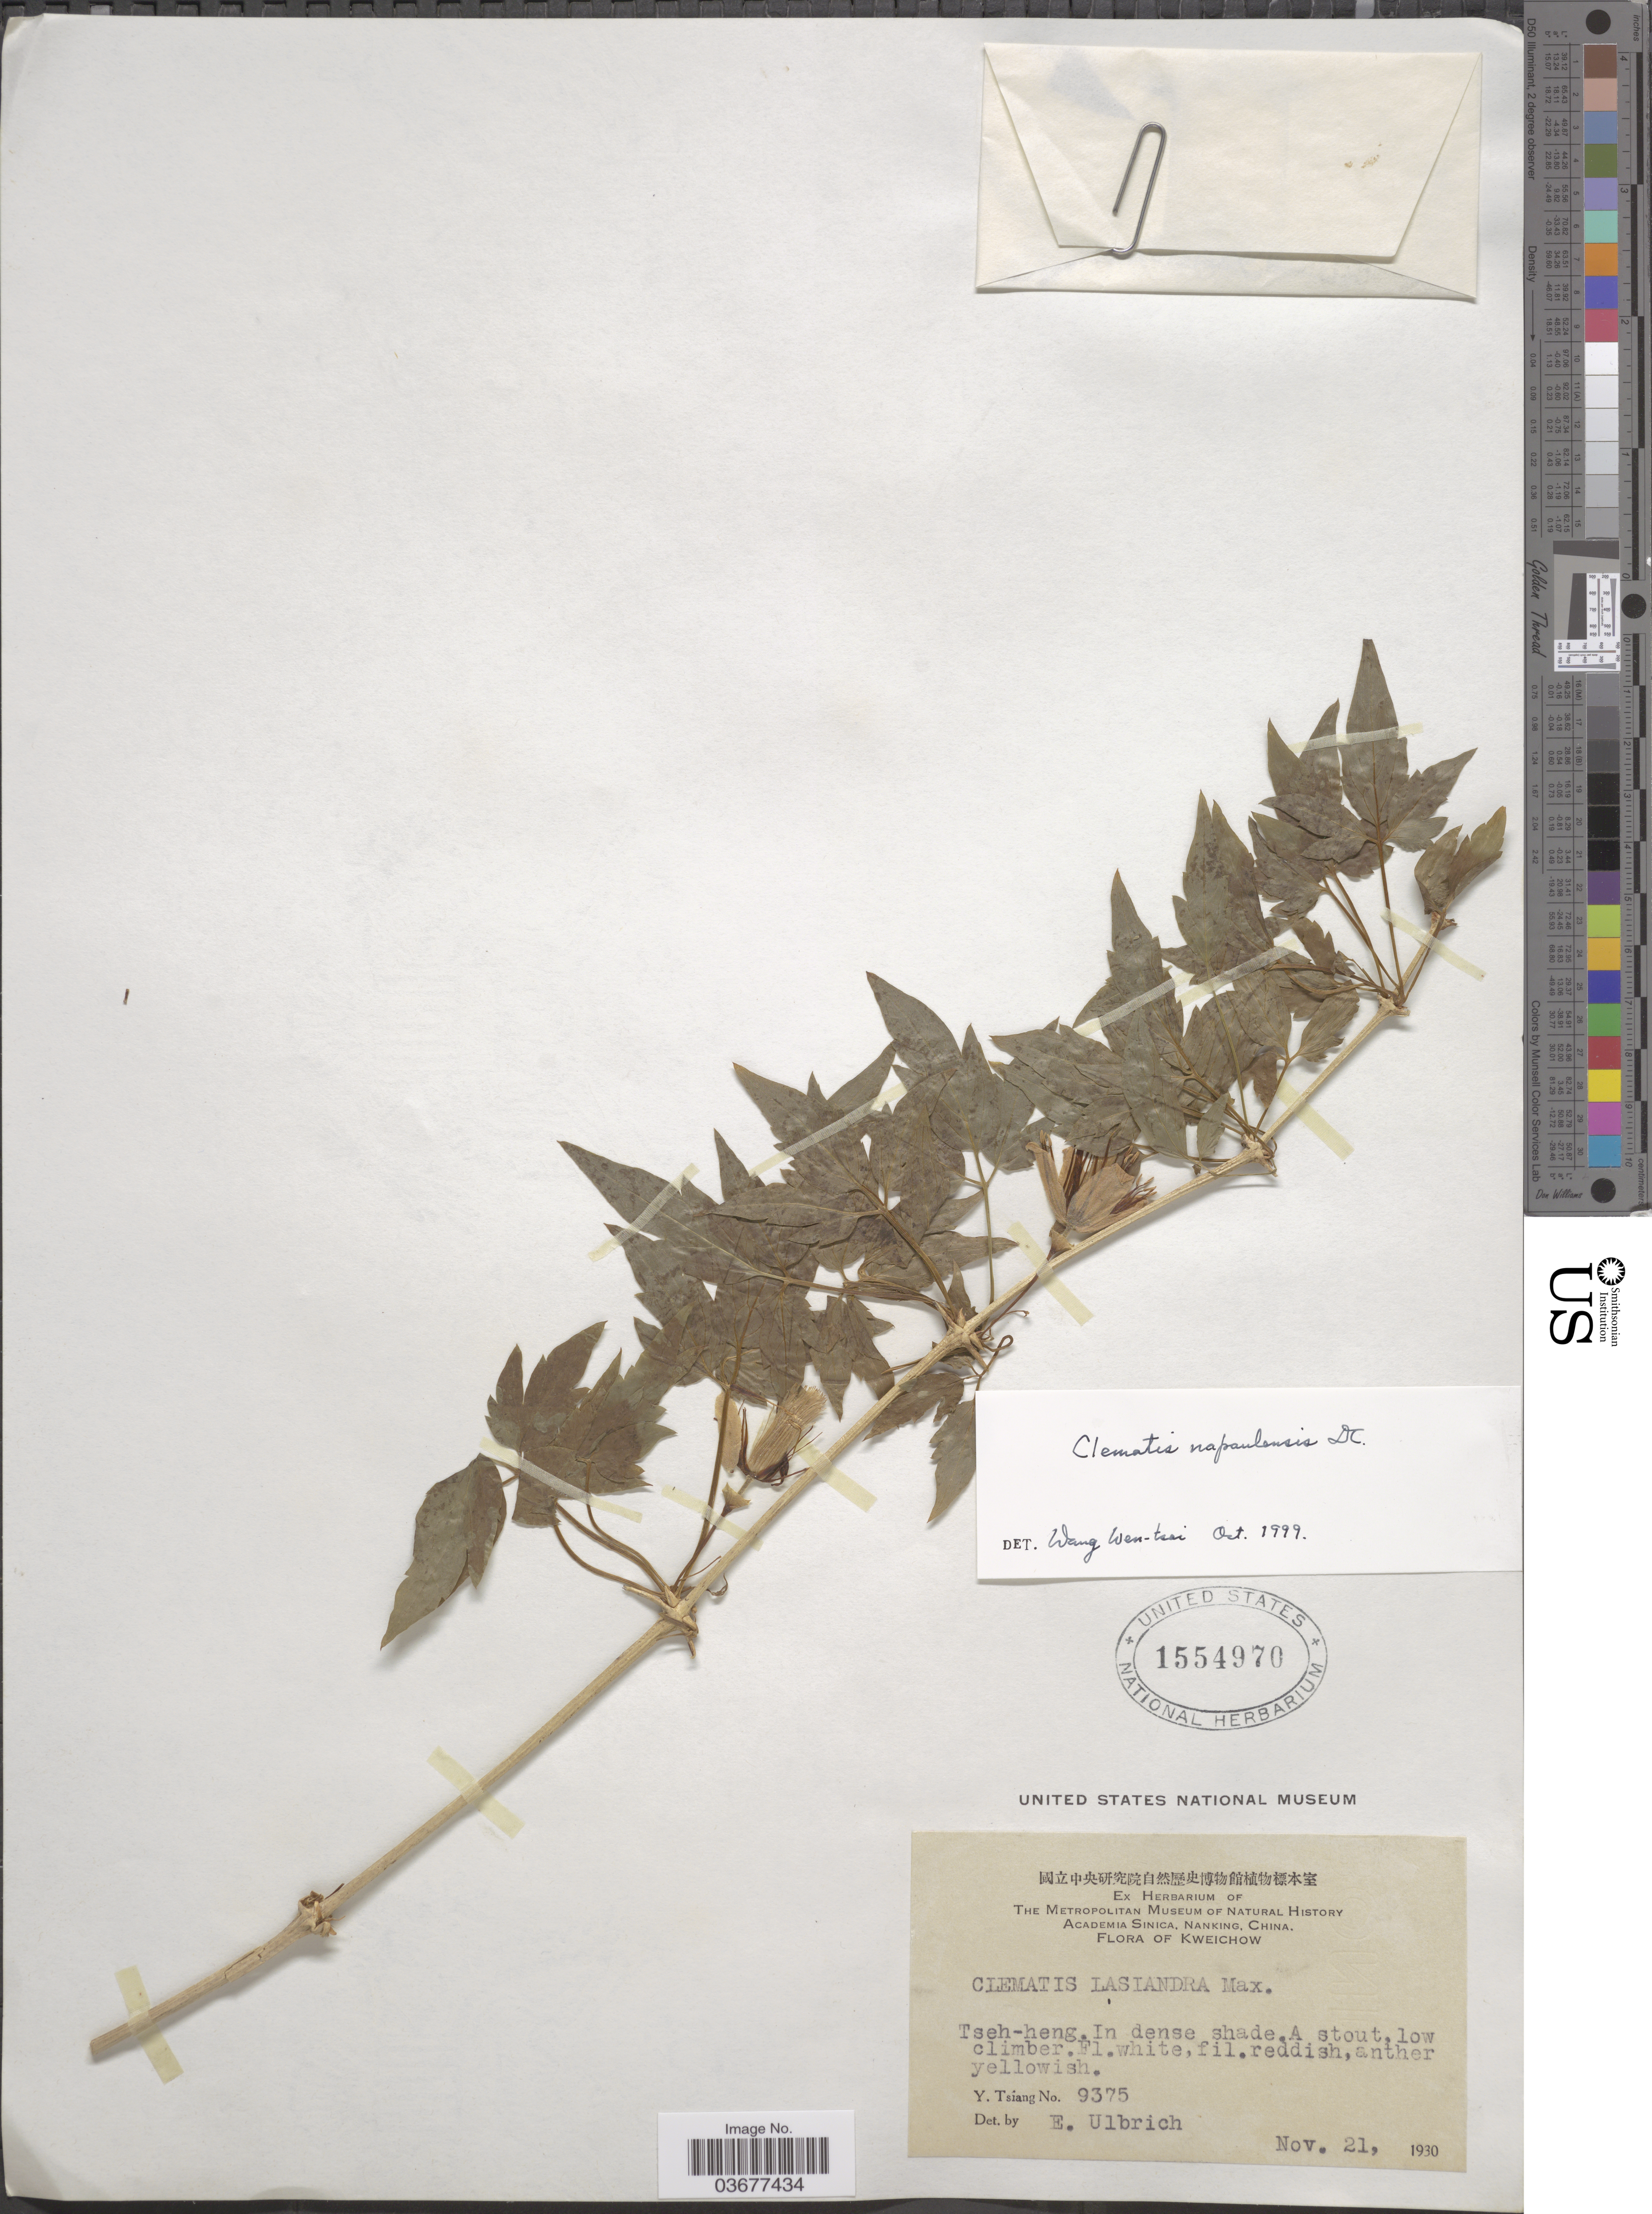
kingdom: Plantae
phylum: Tracheophyta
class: Magnoliopsida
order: Ranunculales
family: Ranunculaceae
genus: Clematis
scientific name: Clematis napaulensis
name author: DC.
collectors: Y. Tsiang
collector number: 9375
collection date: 1930-11-21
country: China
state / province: Guizhou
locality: Kweichow. Tseh-heng. In dense shade.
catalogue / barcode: US 1554970